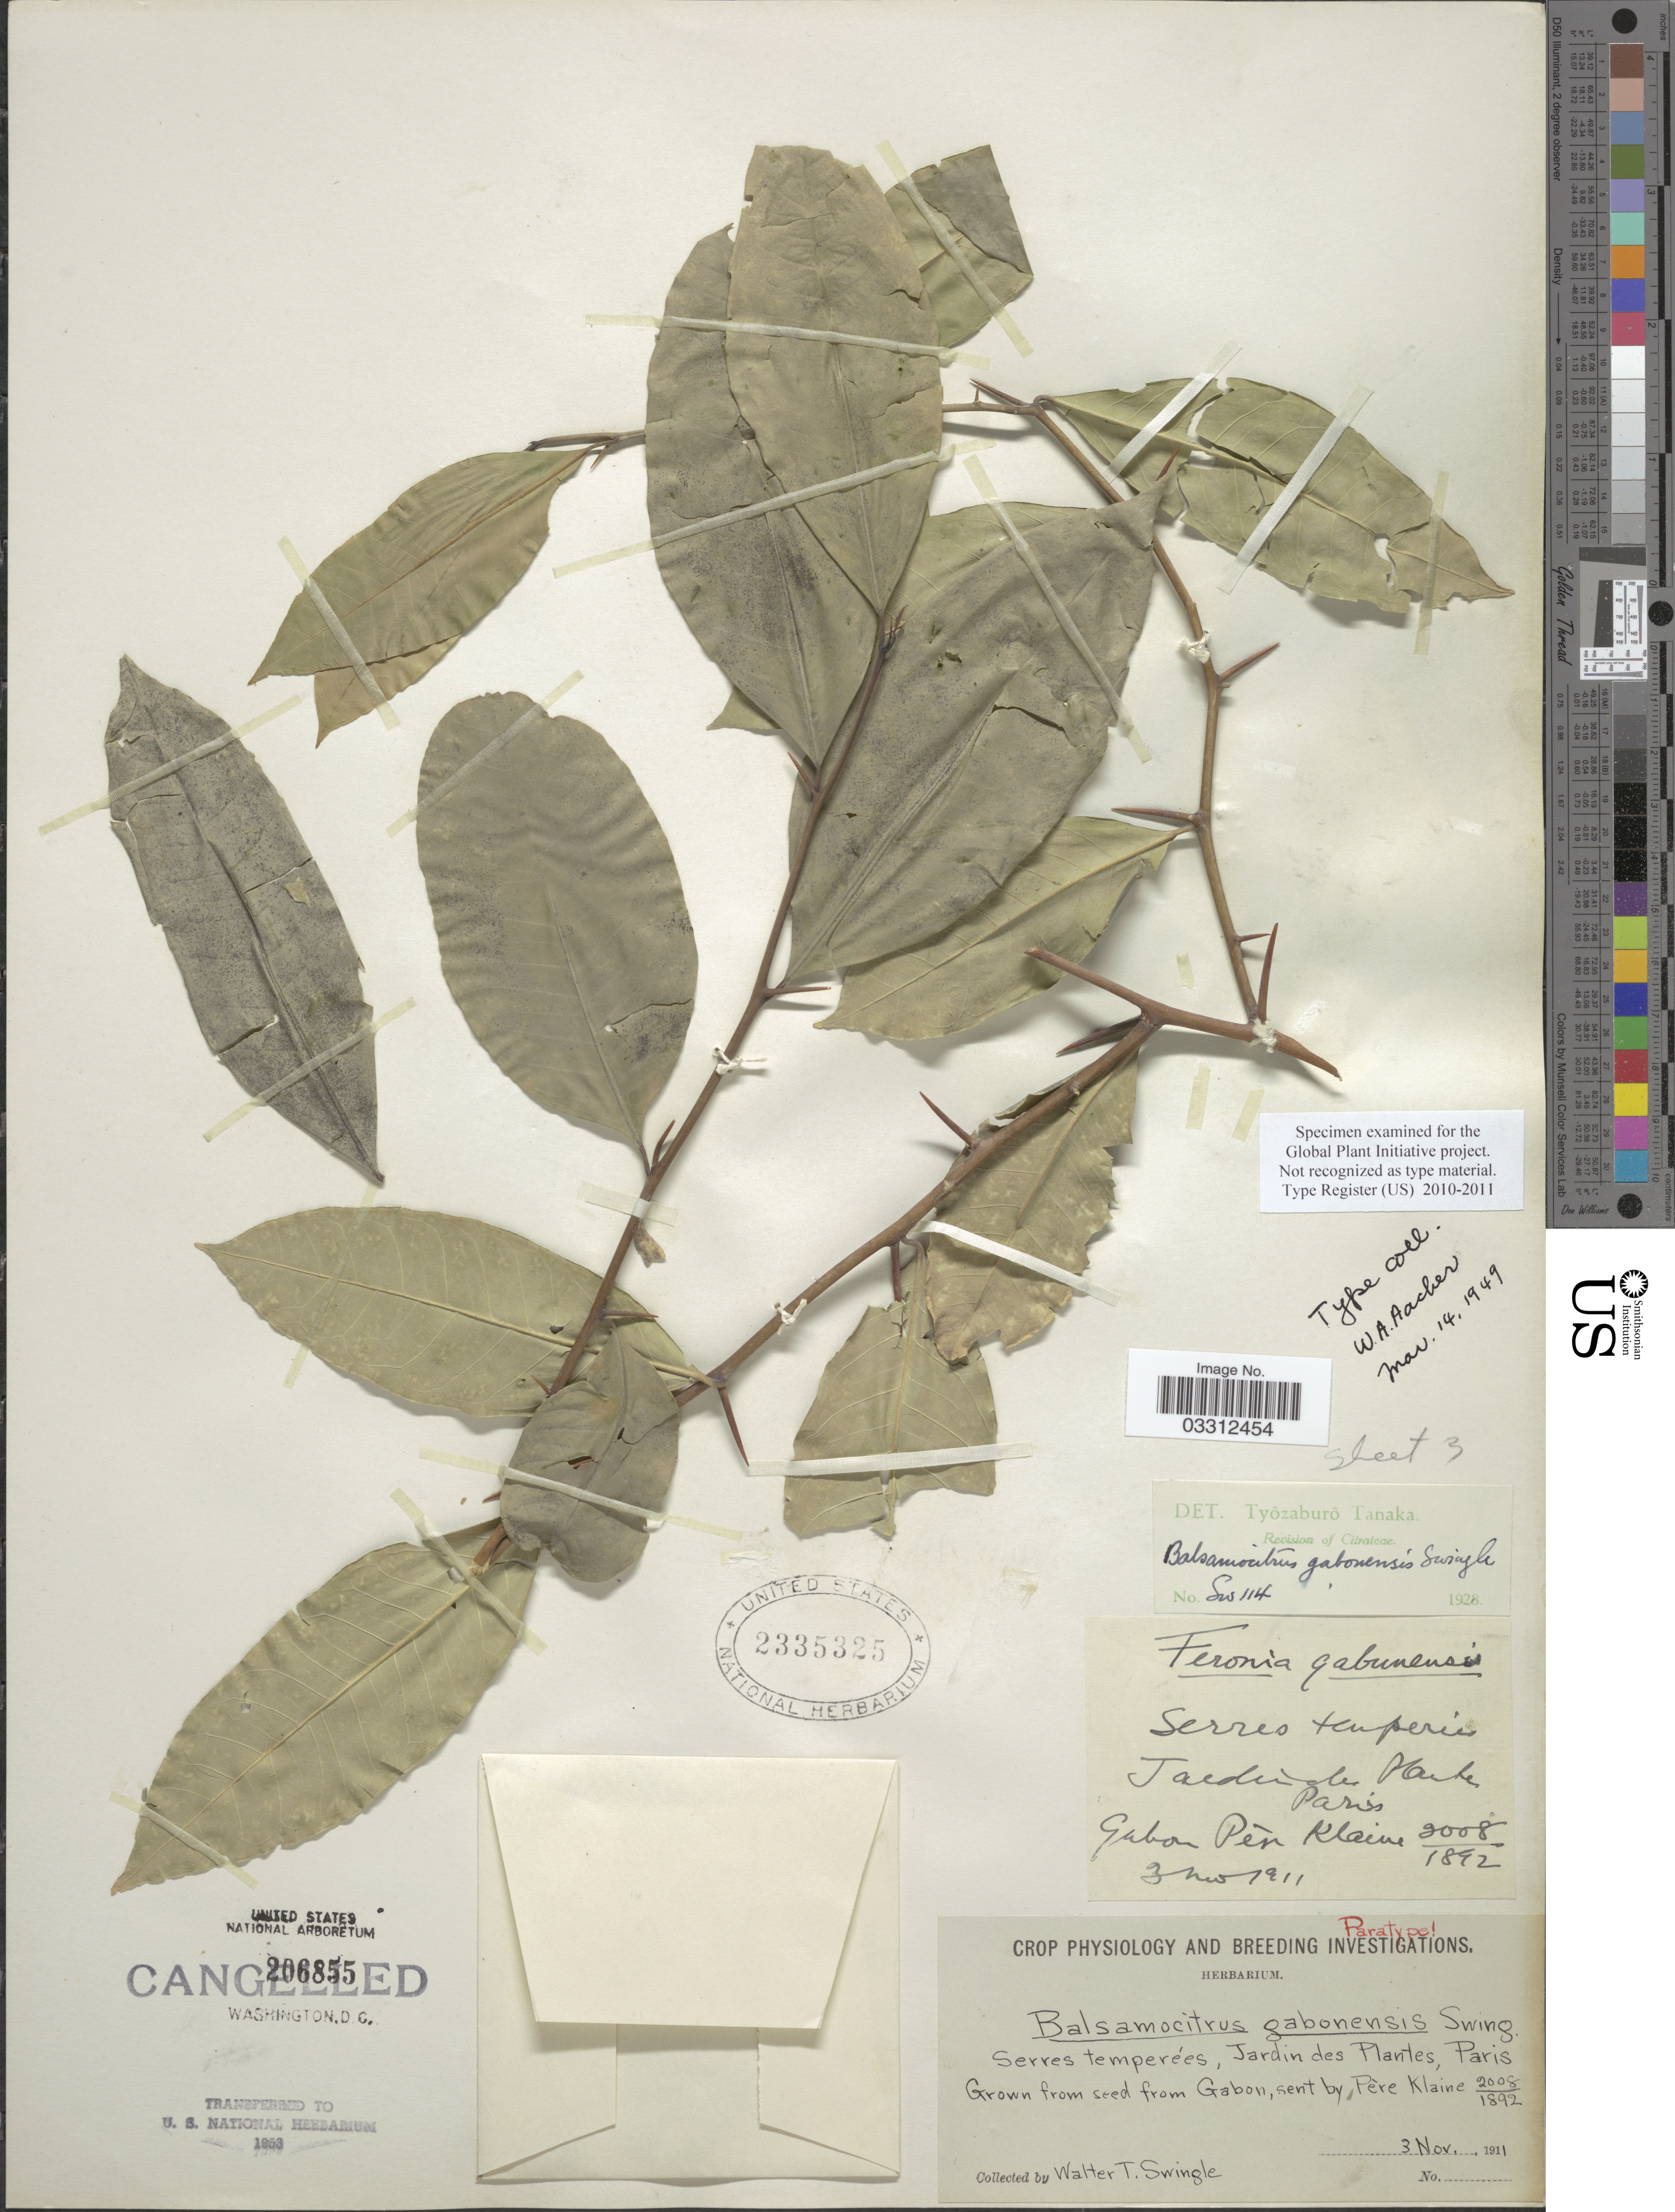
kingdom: Plantae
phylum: Tracheophyta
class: Magnoliopsida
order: Sapindales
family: Rutaceae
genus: Aeglopsis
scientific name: Aeglopsis chevalieri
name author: Swingle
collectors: W. T. Swingle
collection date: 1911-11-03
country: France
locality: Serres temperées, Jardin des Plantes, Paris.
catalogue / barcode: US 2335325